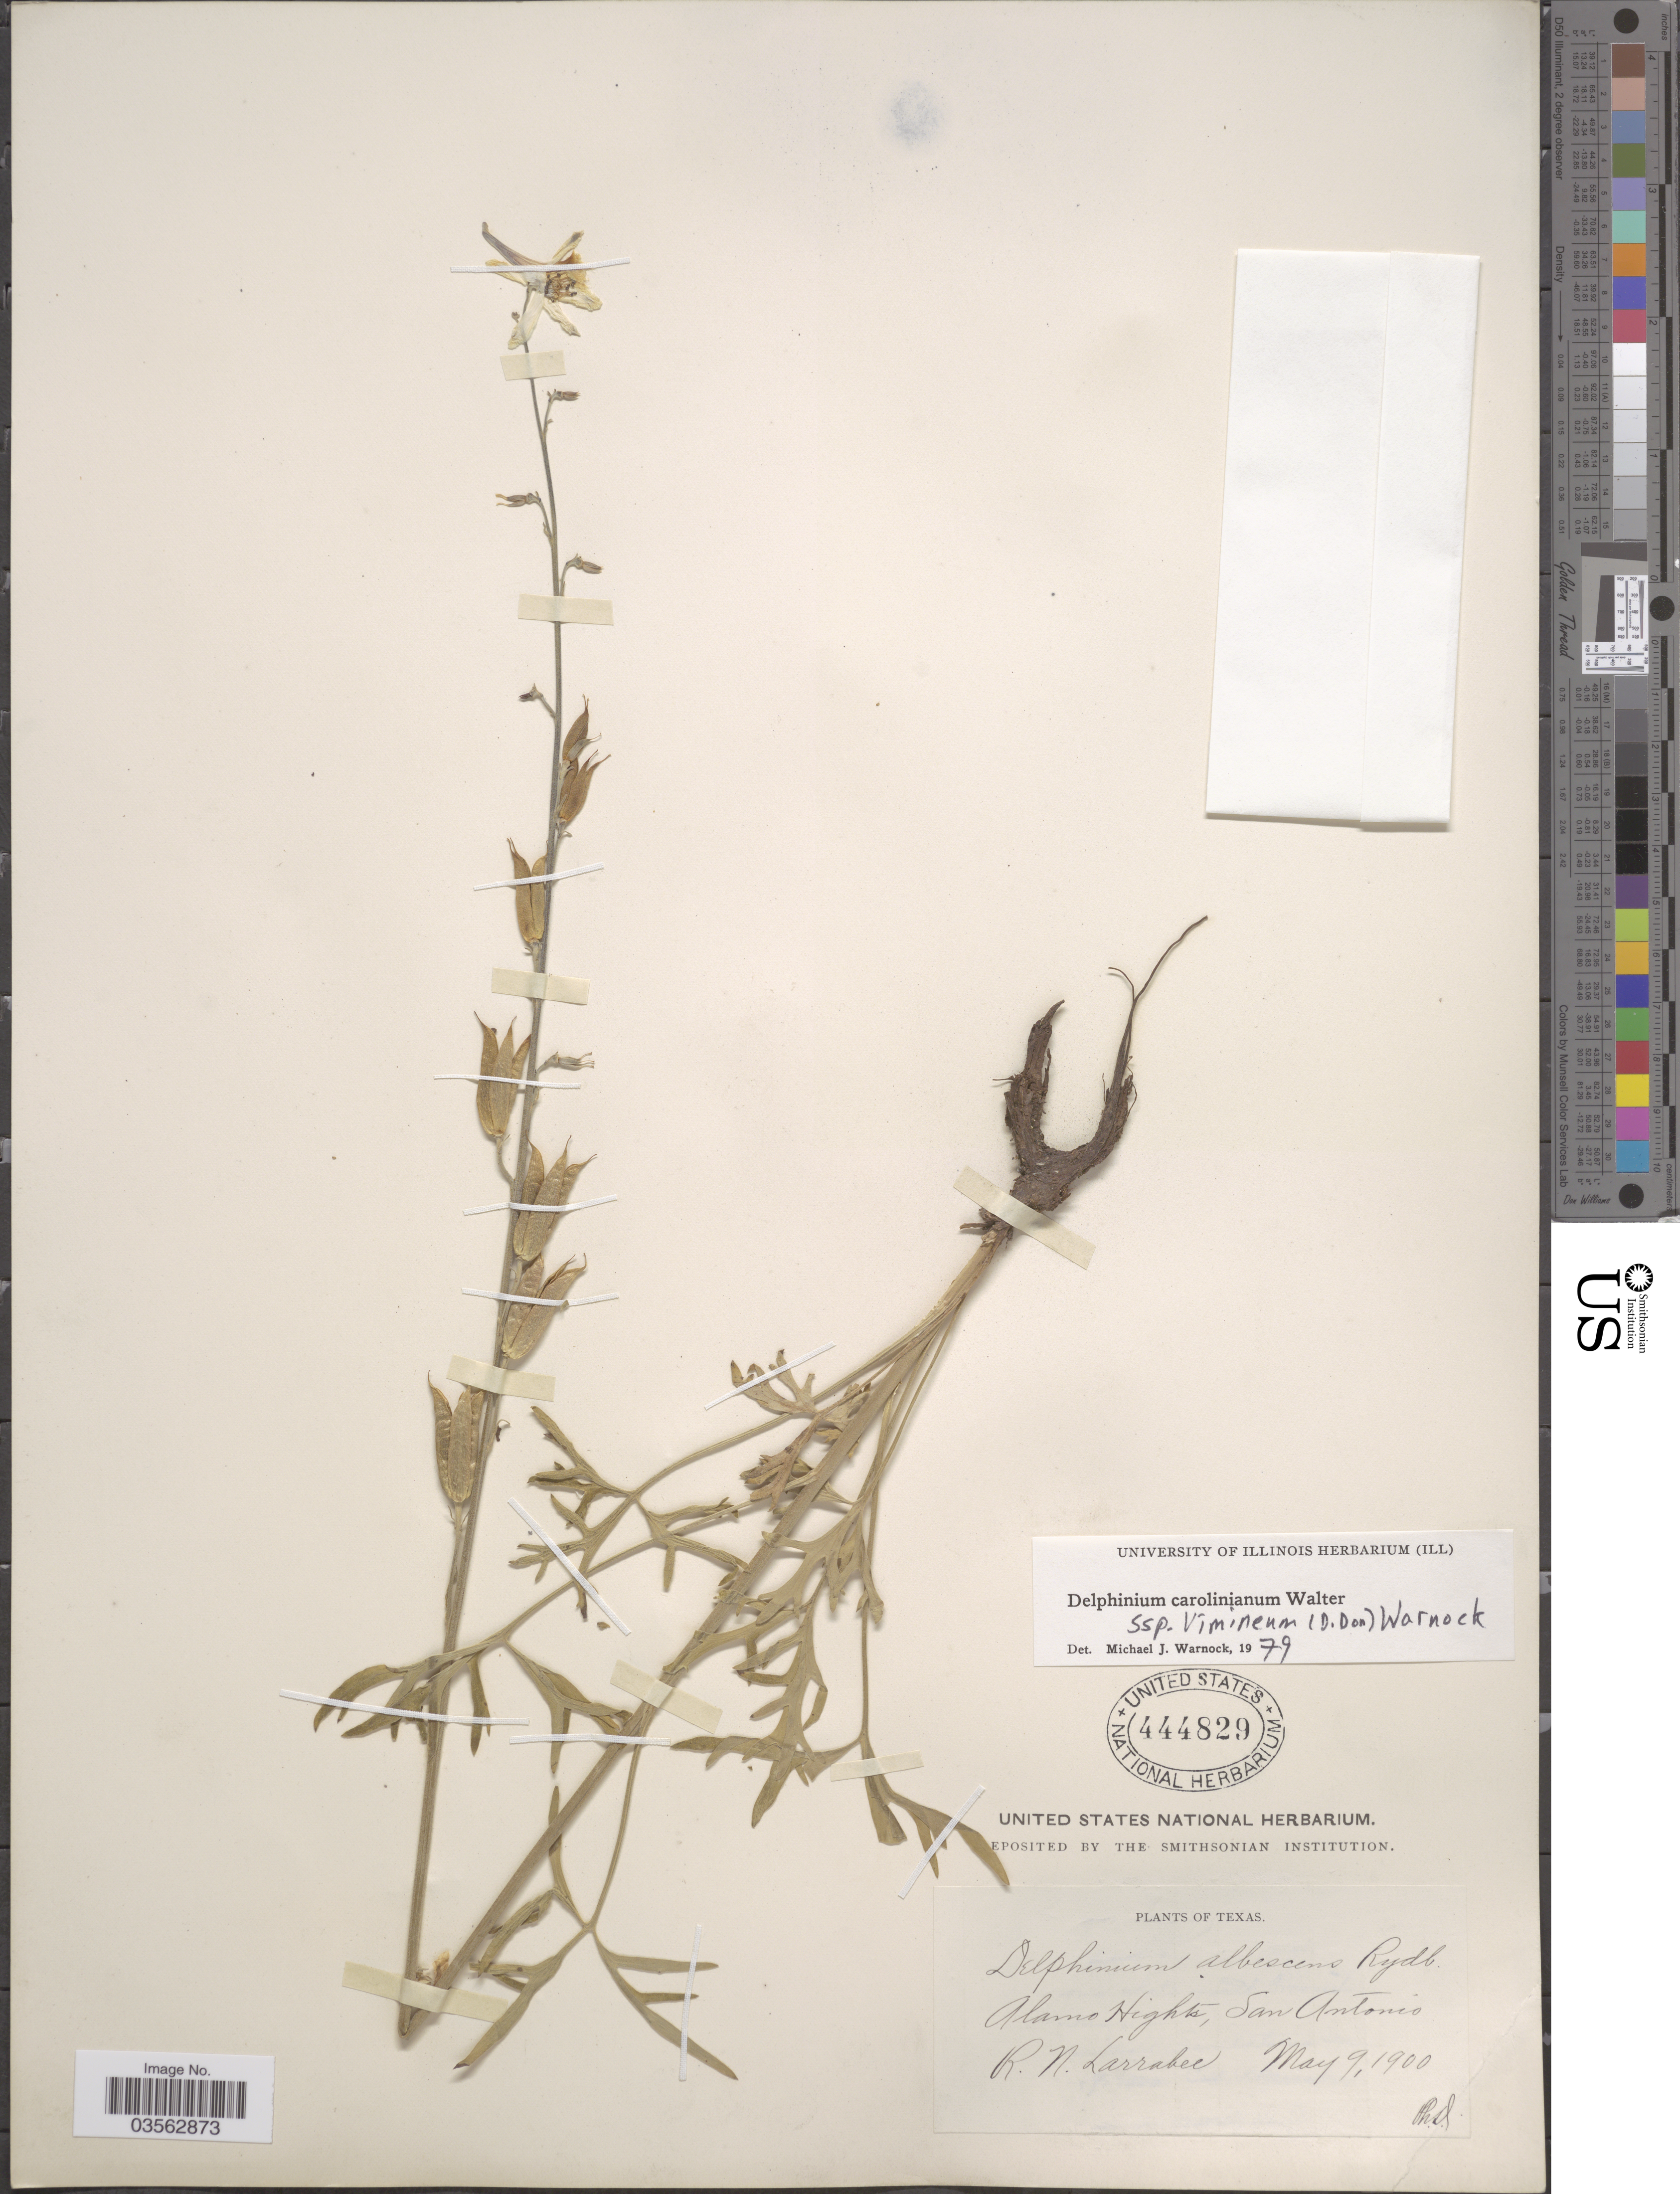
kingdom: Plantae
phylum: Tracheophyta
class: Magnoliopsida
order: Ranunculales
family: Ranunculaceae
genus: Delphinium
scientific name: Delphinium carolinianum subsp. vimineum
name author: Walter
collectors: R. Larrabee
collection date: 1900-05-09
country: United States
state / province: Texas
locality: Alamo Hights, San Antonio.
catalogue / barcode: US 444829